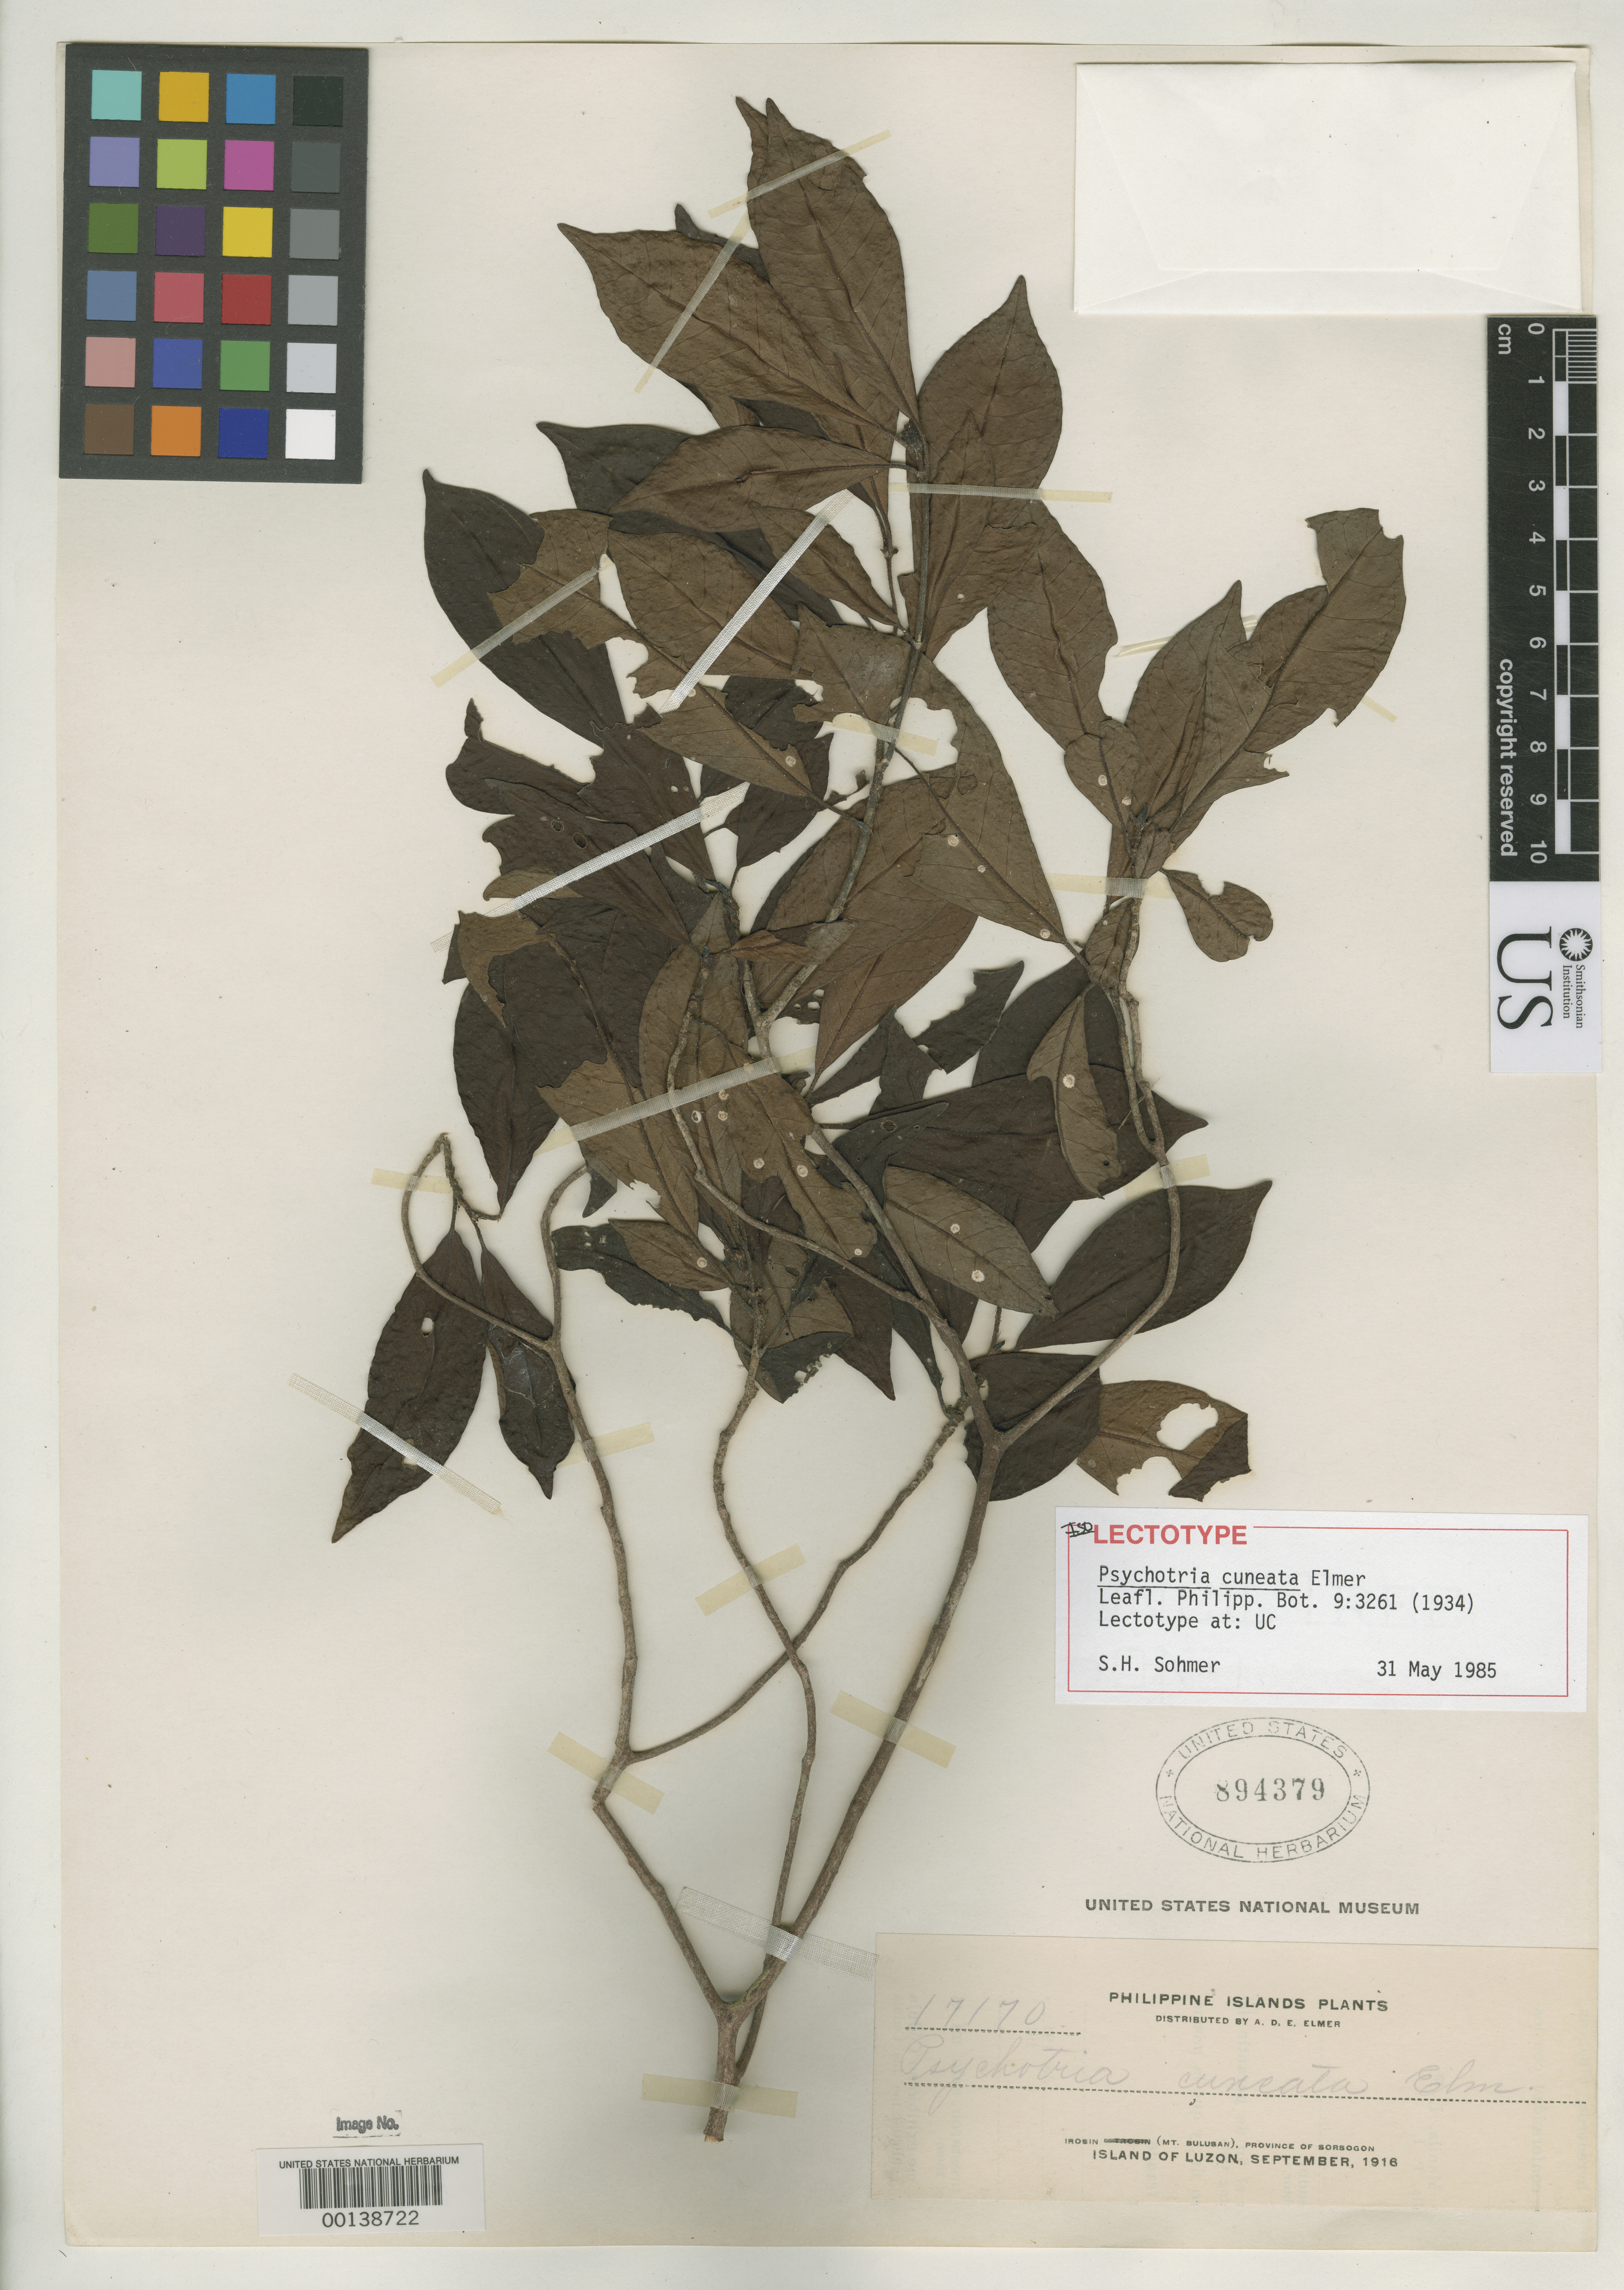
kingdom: Plantae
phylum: Tracheophyta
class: Magnoliopsida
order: Gentianales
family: Rubiaceae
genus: Psychotria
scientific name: Psychotria cuneata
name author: Elmer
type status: Isotype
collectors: A. D. E. Elmer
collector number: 17170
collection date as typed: Sep 1916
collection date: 1916-09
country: Philippines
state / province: Bicol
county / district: Sorsogon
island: Luzon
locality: Irosin, Mt. Bulusan.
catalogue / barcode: US 894379